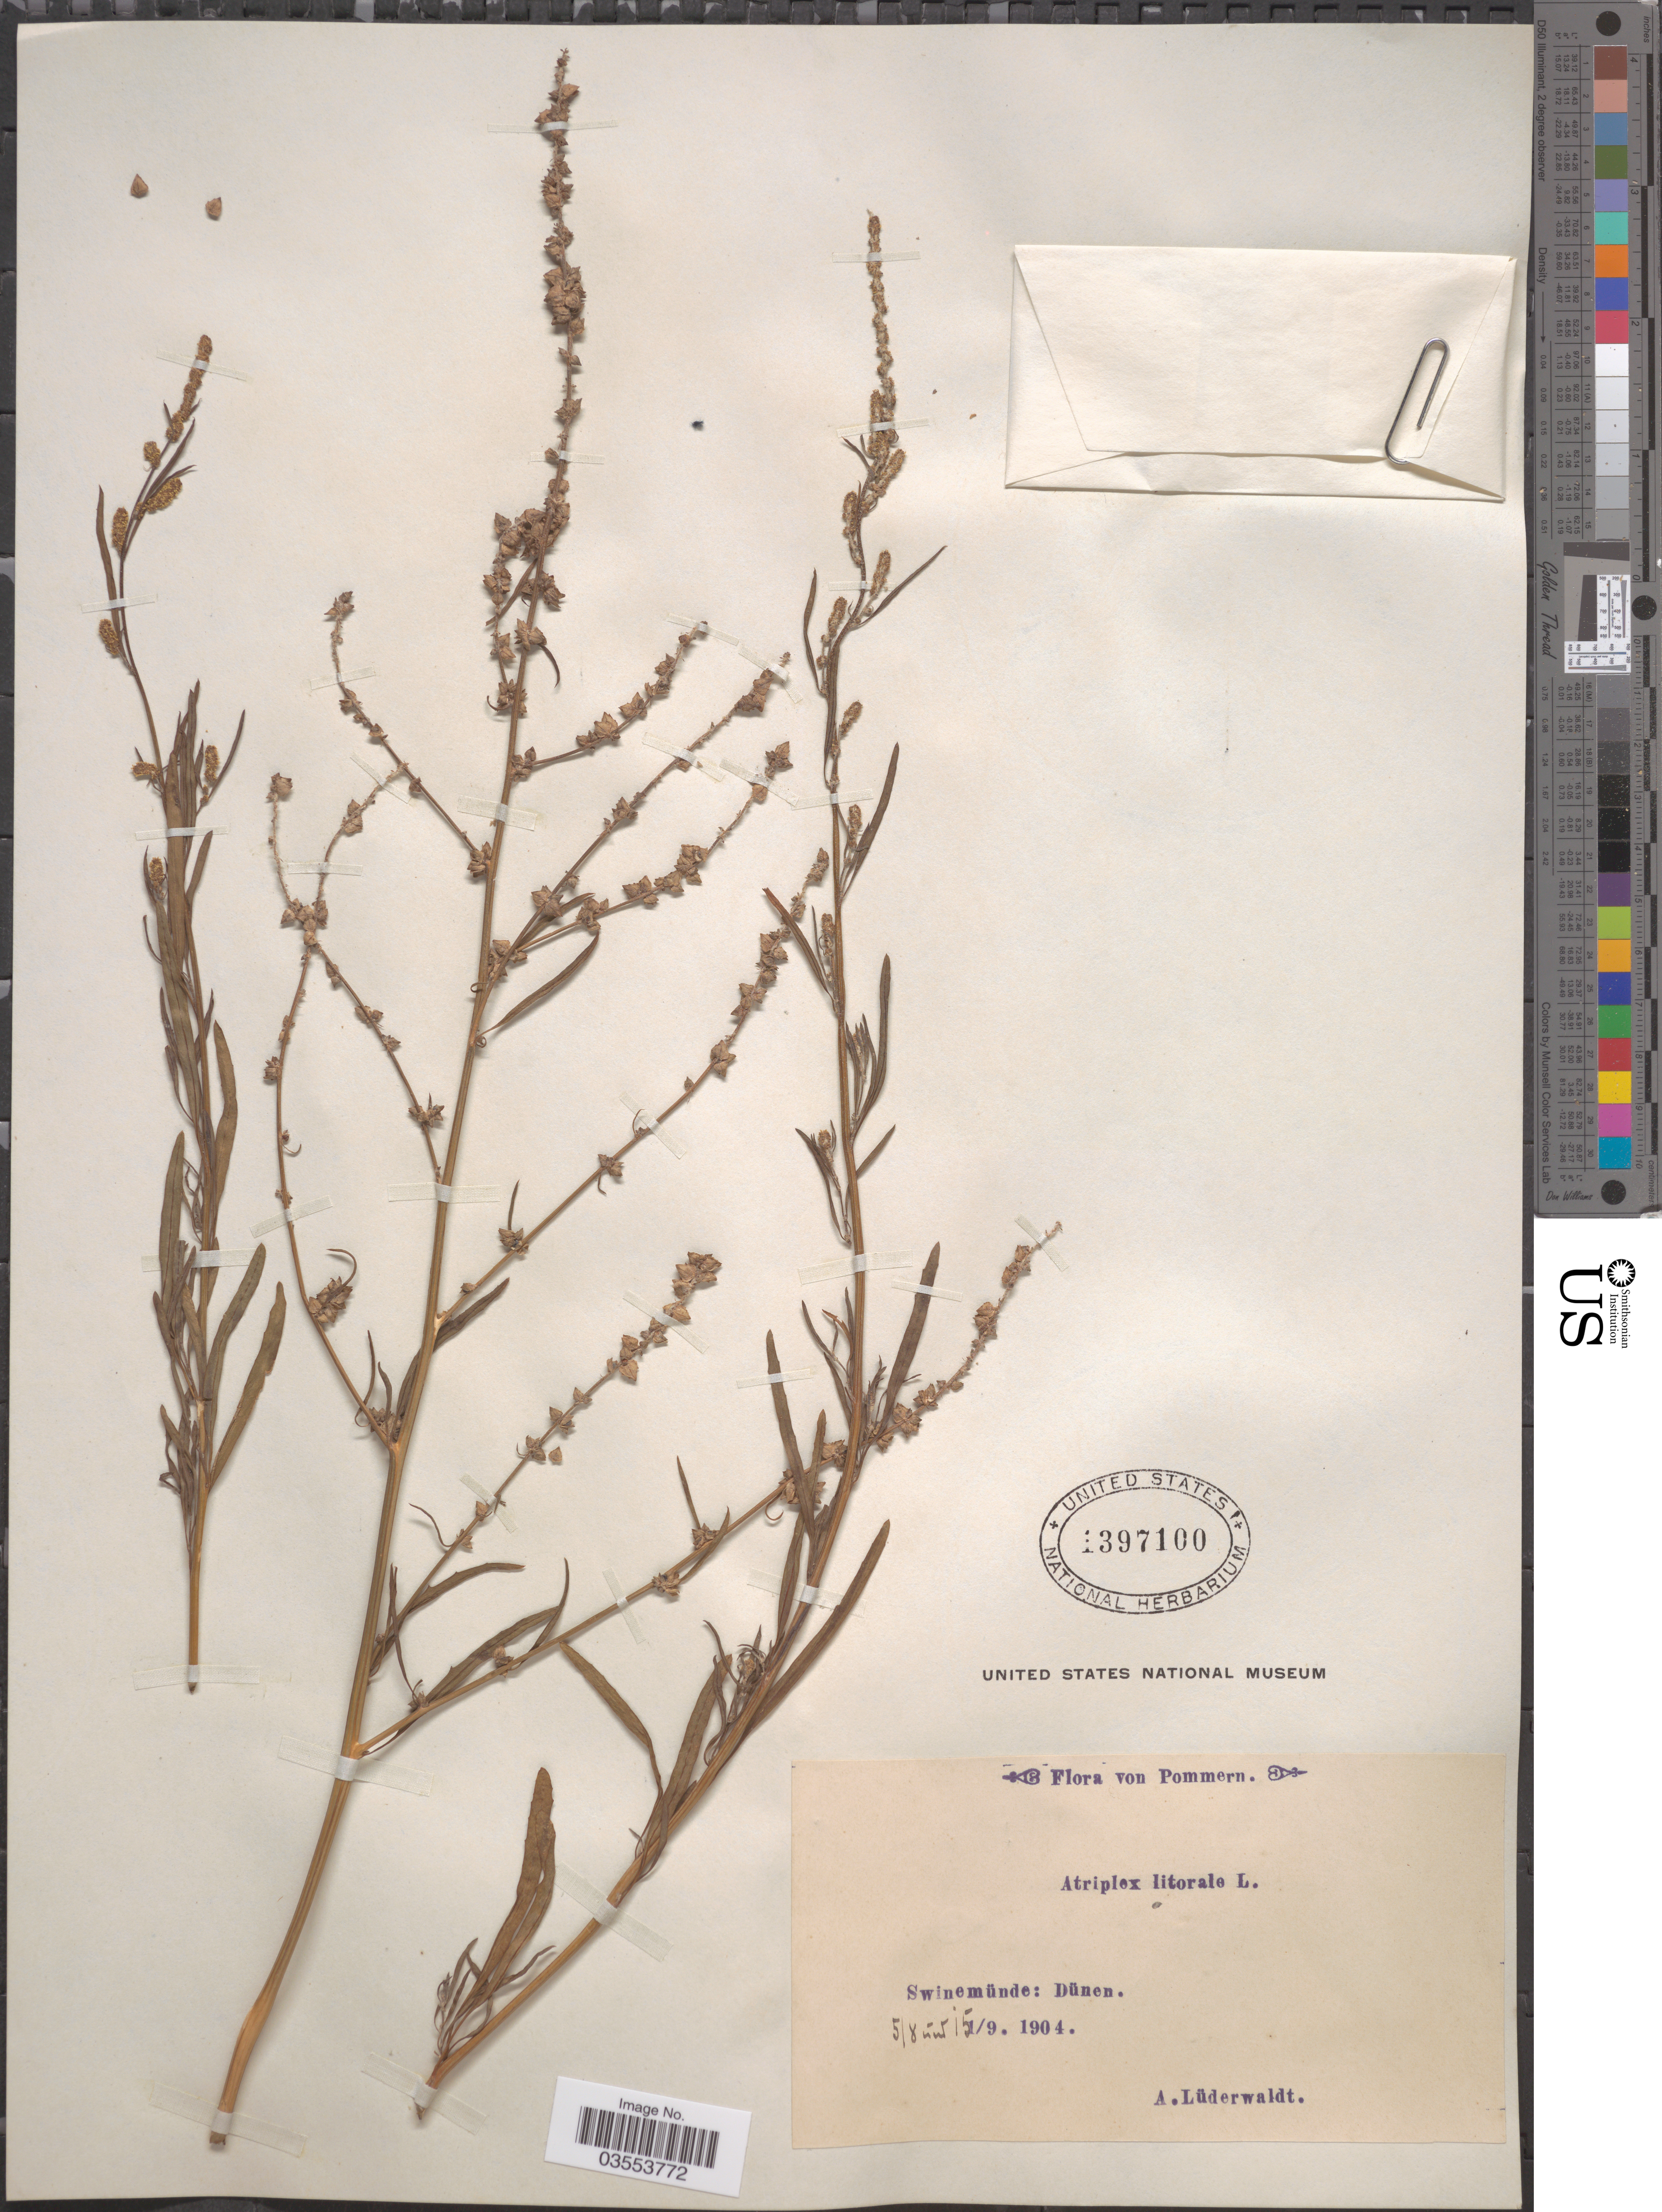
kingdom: Plantae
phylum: Tracheophyta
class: Magnoliopsida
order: Caryophyllales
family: Amaranthaceae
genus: Atriplex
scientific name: Atriplex littoralis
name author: L.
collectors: A. Lüderwaldt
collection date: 1904-08-05/1904-09-15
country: Poland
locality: Pommern. Swinemünde: Dünen.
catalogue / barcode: US 1397100